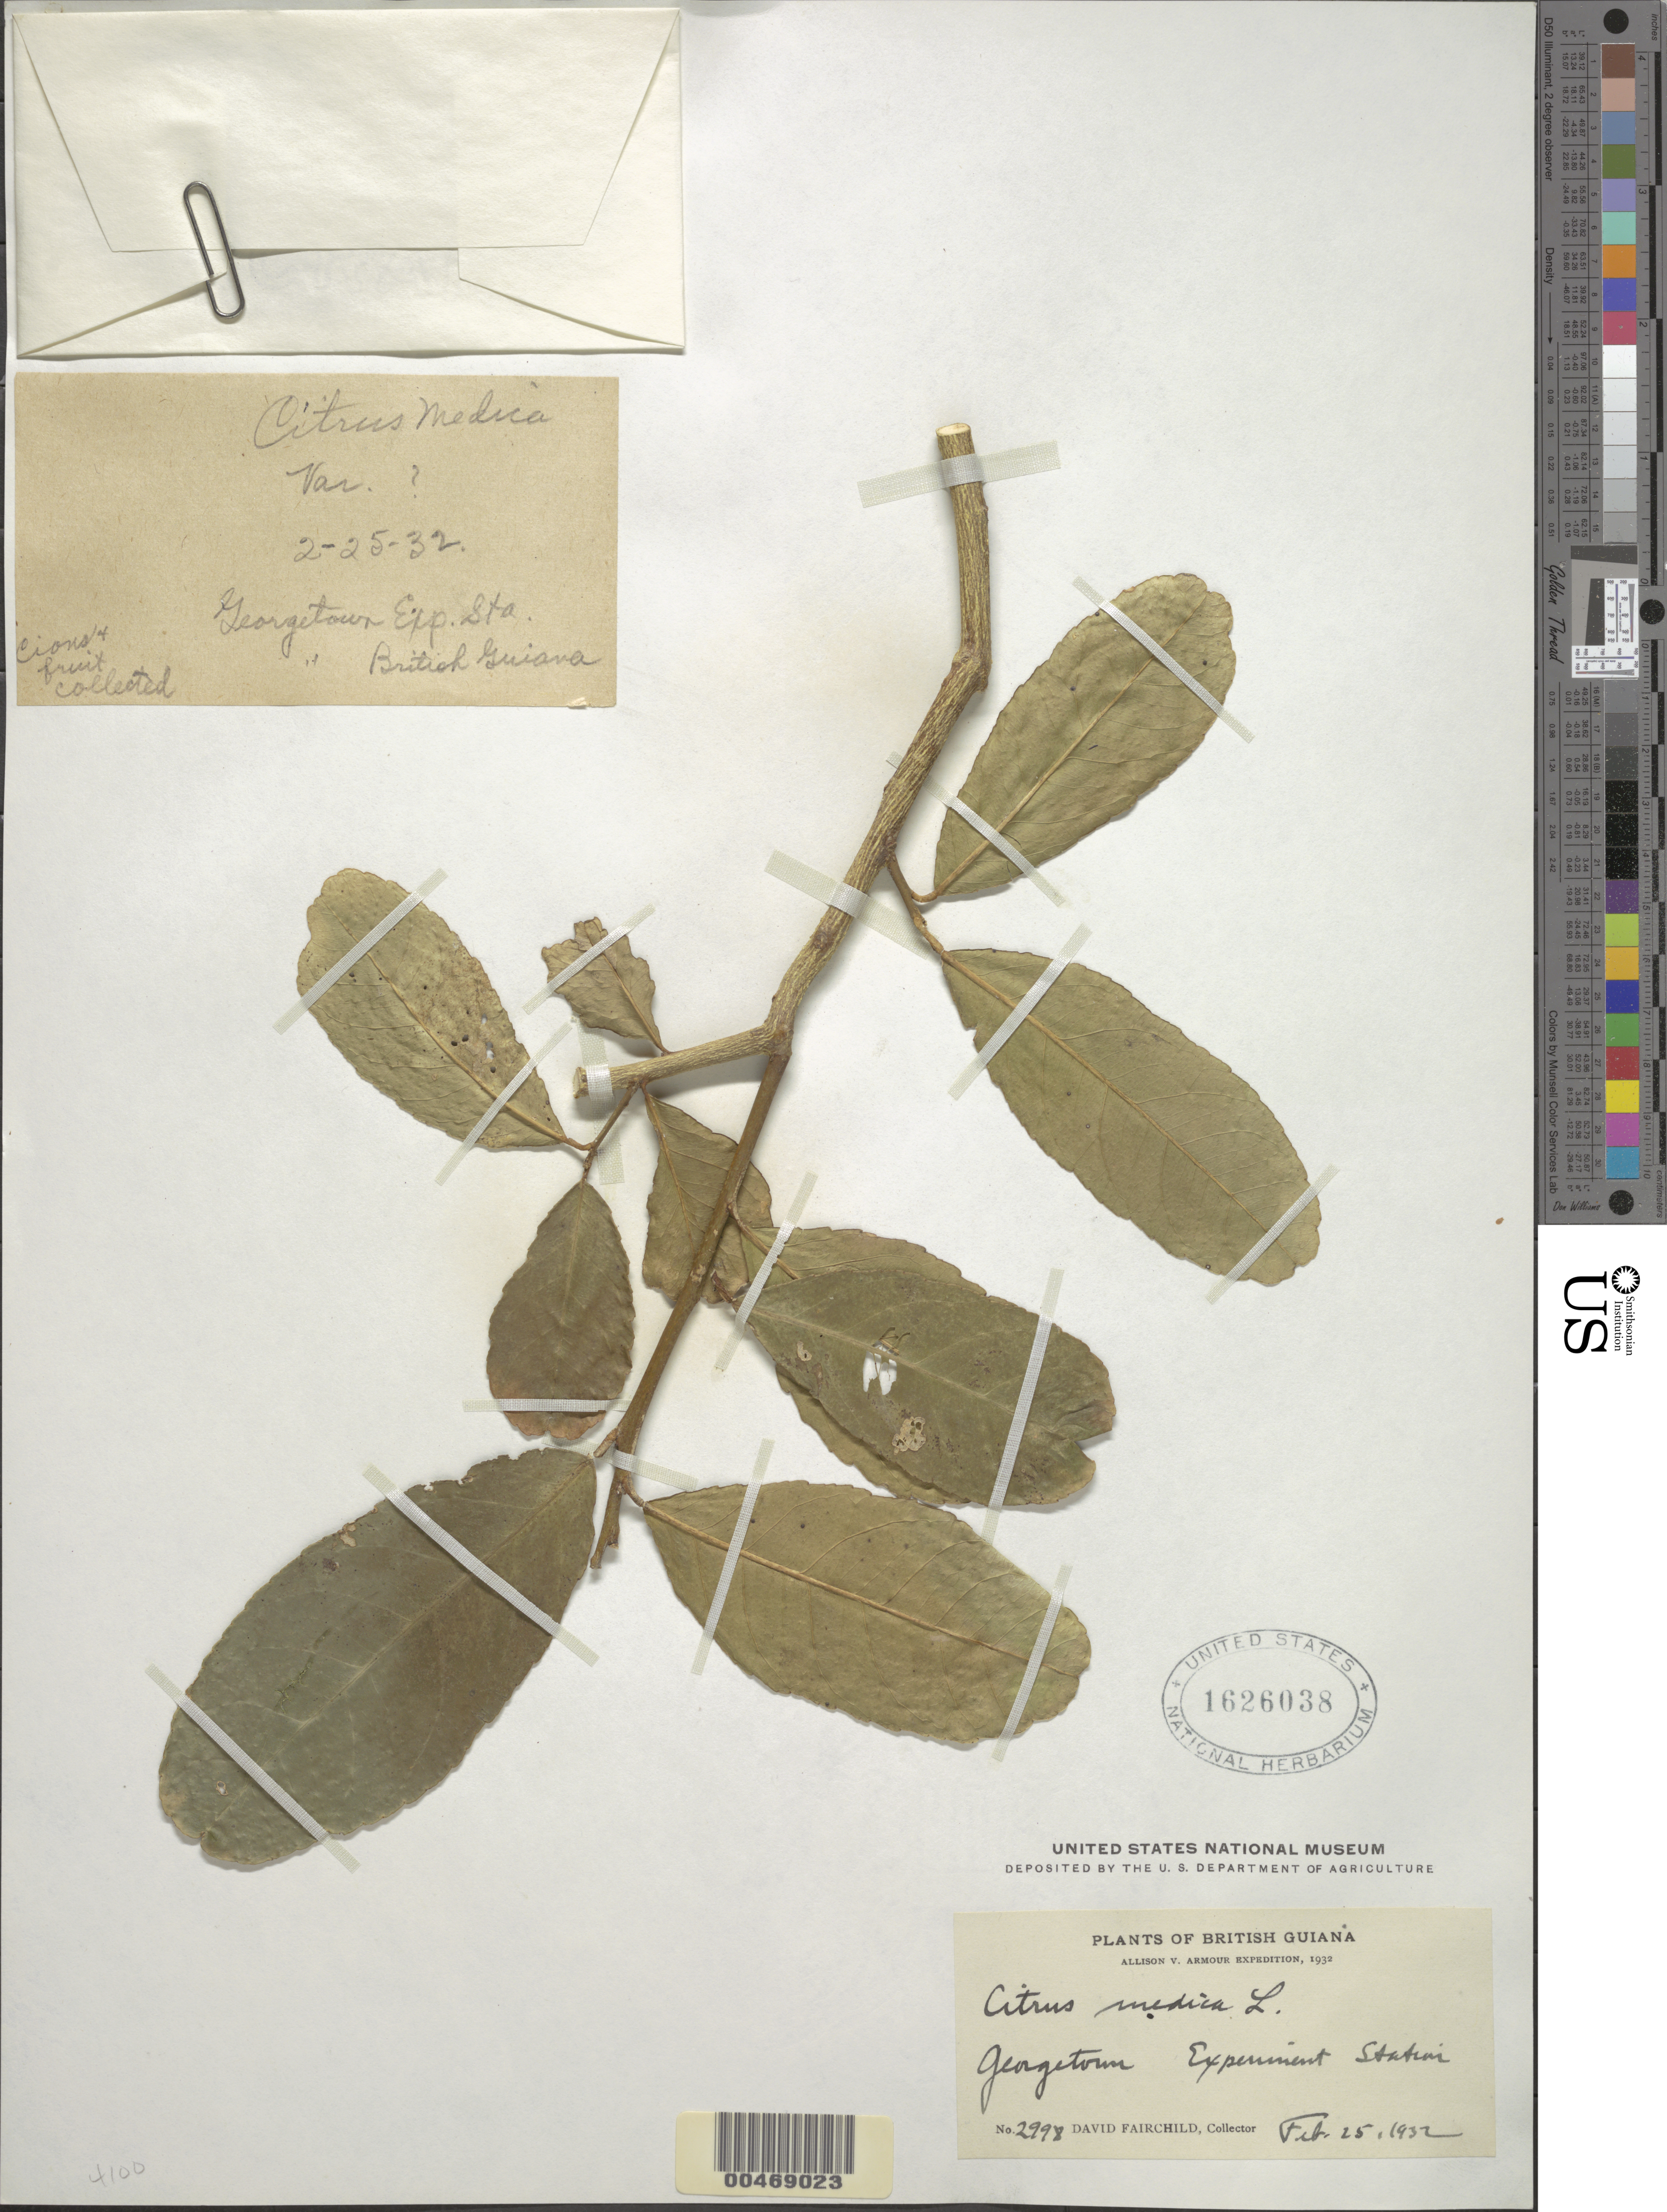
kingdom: Plantae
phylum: Tracheophyta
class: Magnoliopsida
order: Sapindales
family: Rutaceae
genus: Citrus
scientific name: Citrus medica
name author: L.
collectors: D. G. Fairchild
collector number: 2998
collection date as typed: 25-Feb-32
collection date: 1932-02-25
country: Guyana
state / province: Demerara-Mahaica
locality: Georgetown Experiment Station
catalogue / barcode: US 1626038